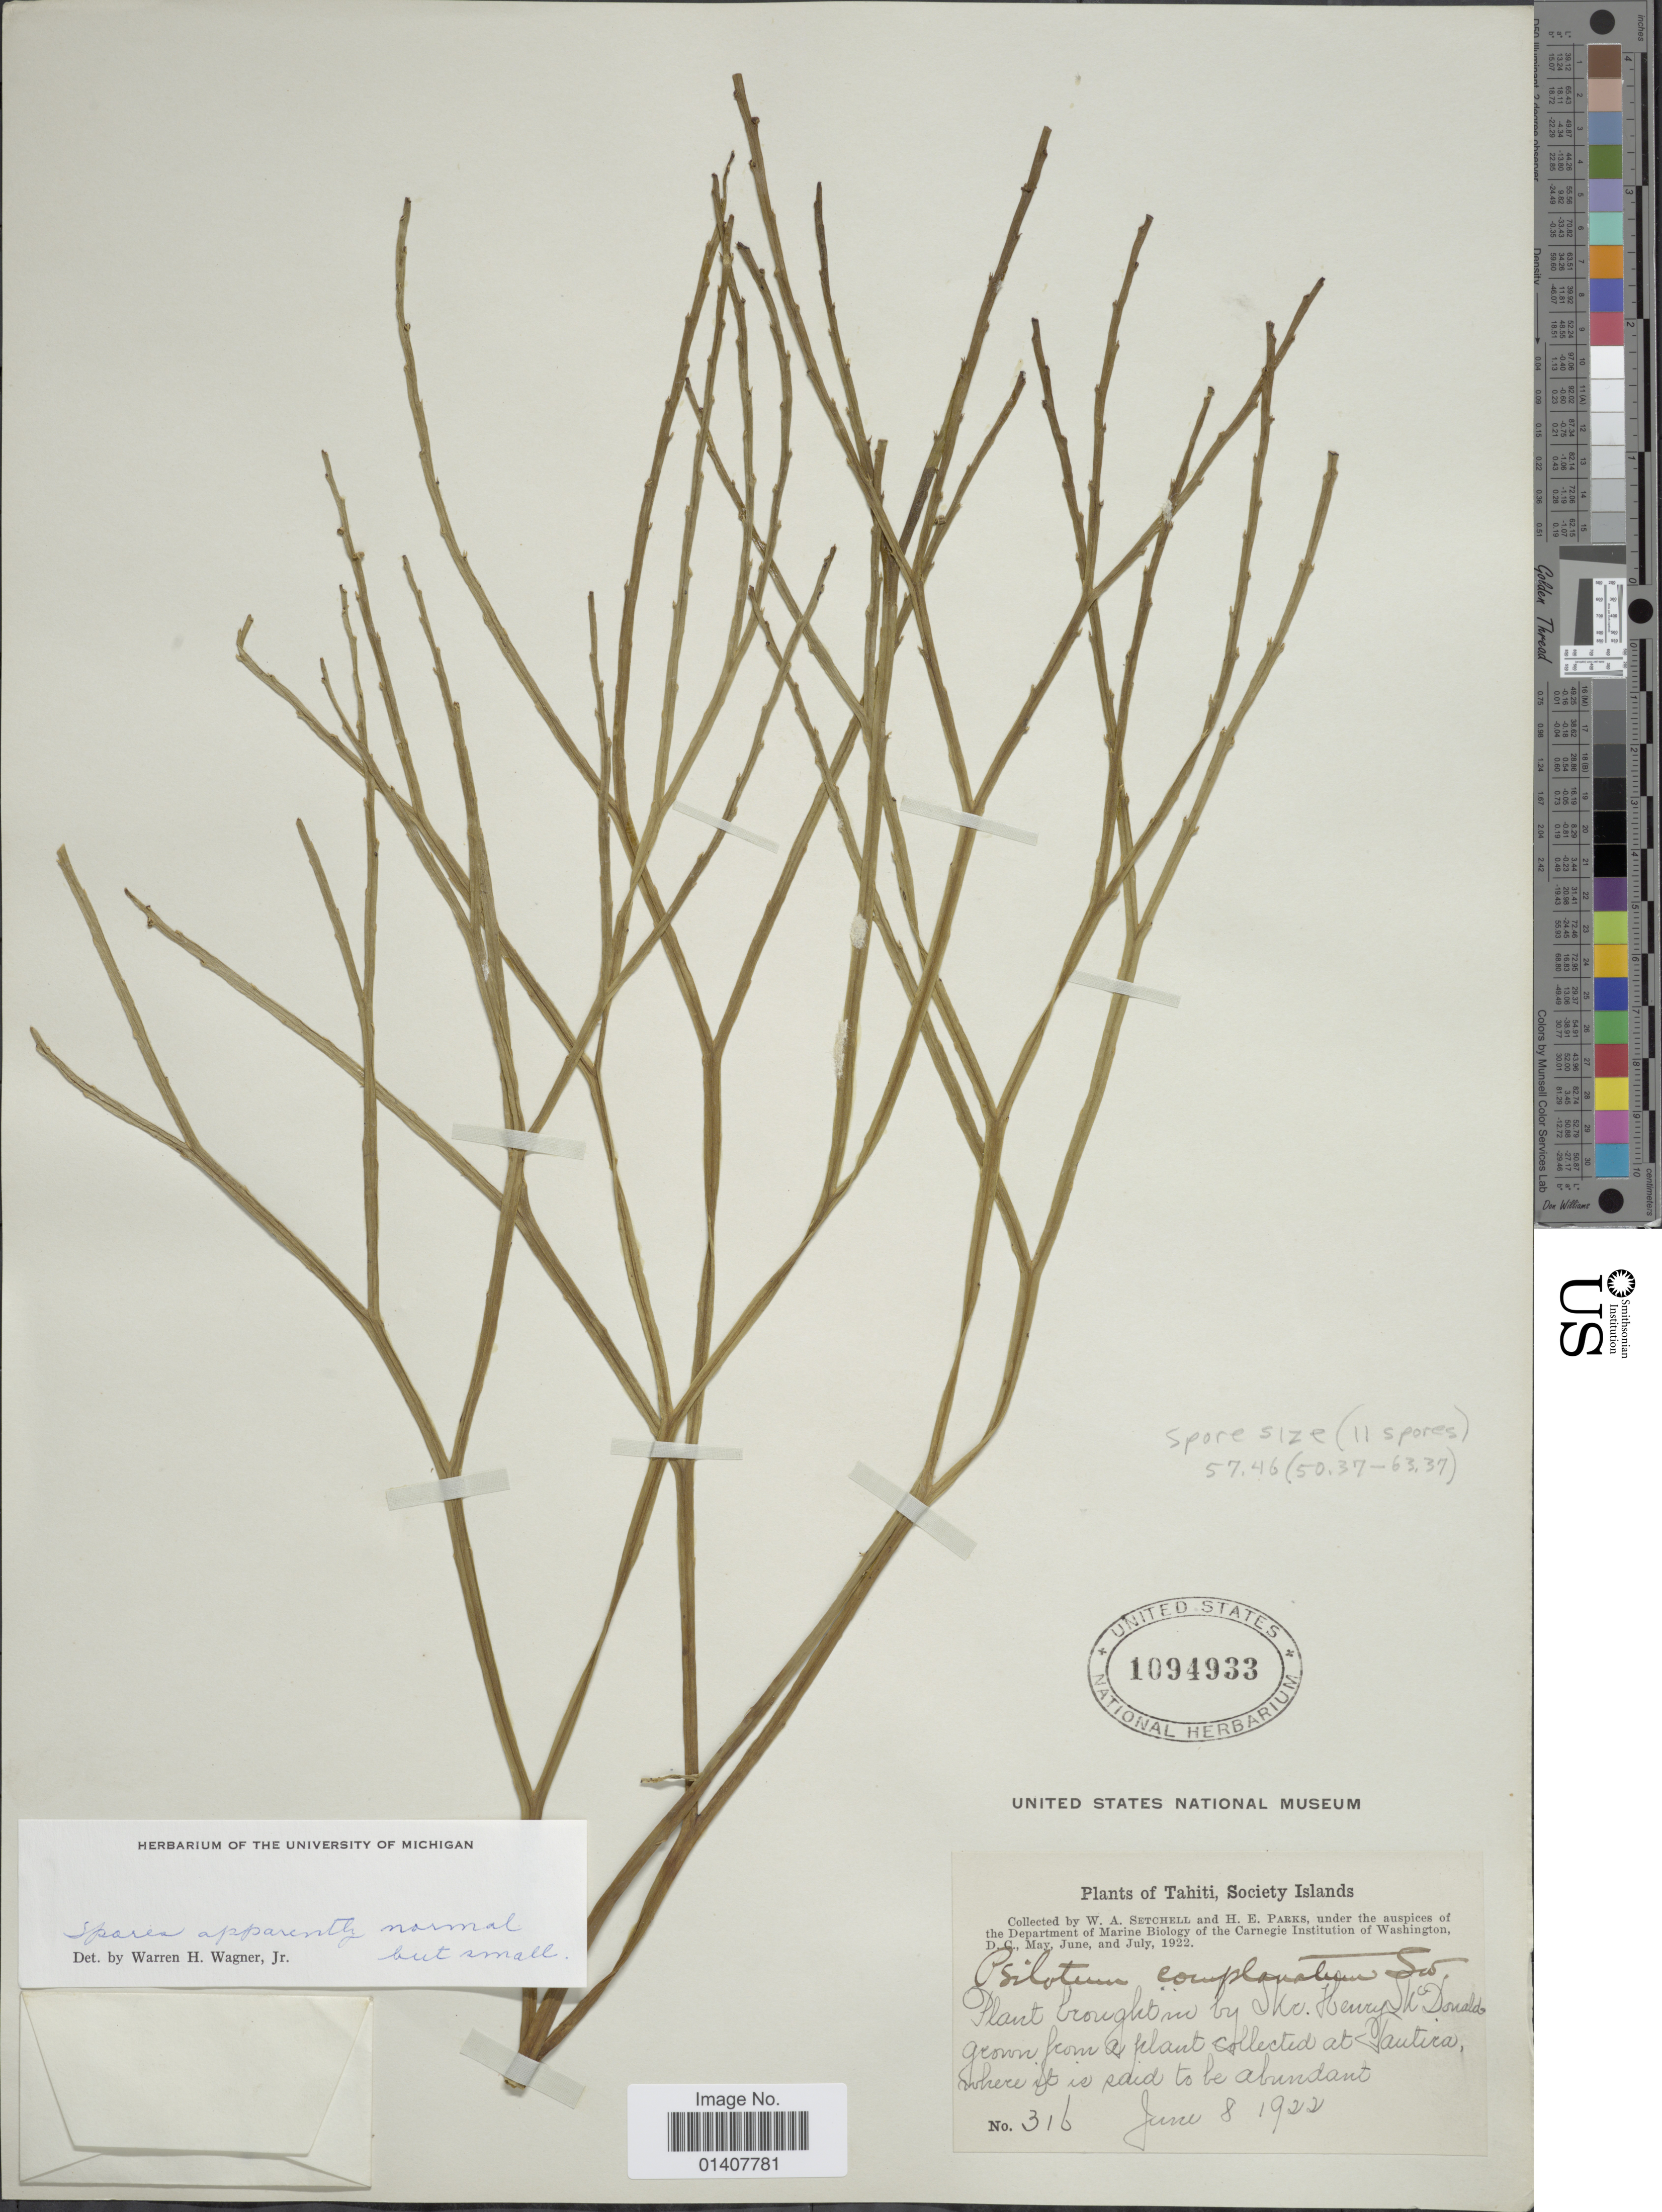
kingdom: Plantae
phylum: Tracheophyta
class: Polypodiopsida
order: Psilotales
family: Psilotaceae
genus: Psilotum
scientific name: Psilotum complanatum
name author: Sw.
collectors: W. Setchell & H. E. Parks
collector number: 316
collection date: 1922-06-08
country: French Polynesia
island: Tahiti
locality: Tahiti, Society Islands, collected at Gautira [interpreted]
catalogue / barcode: US 1094933